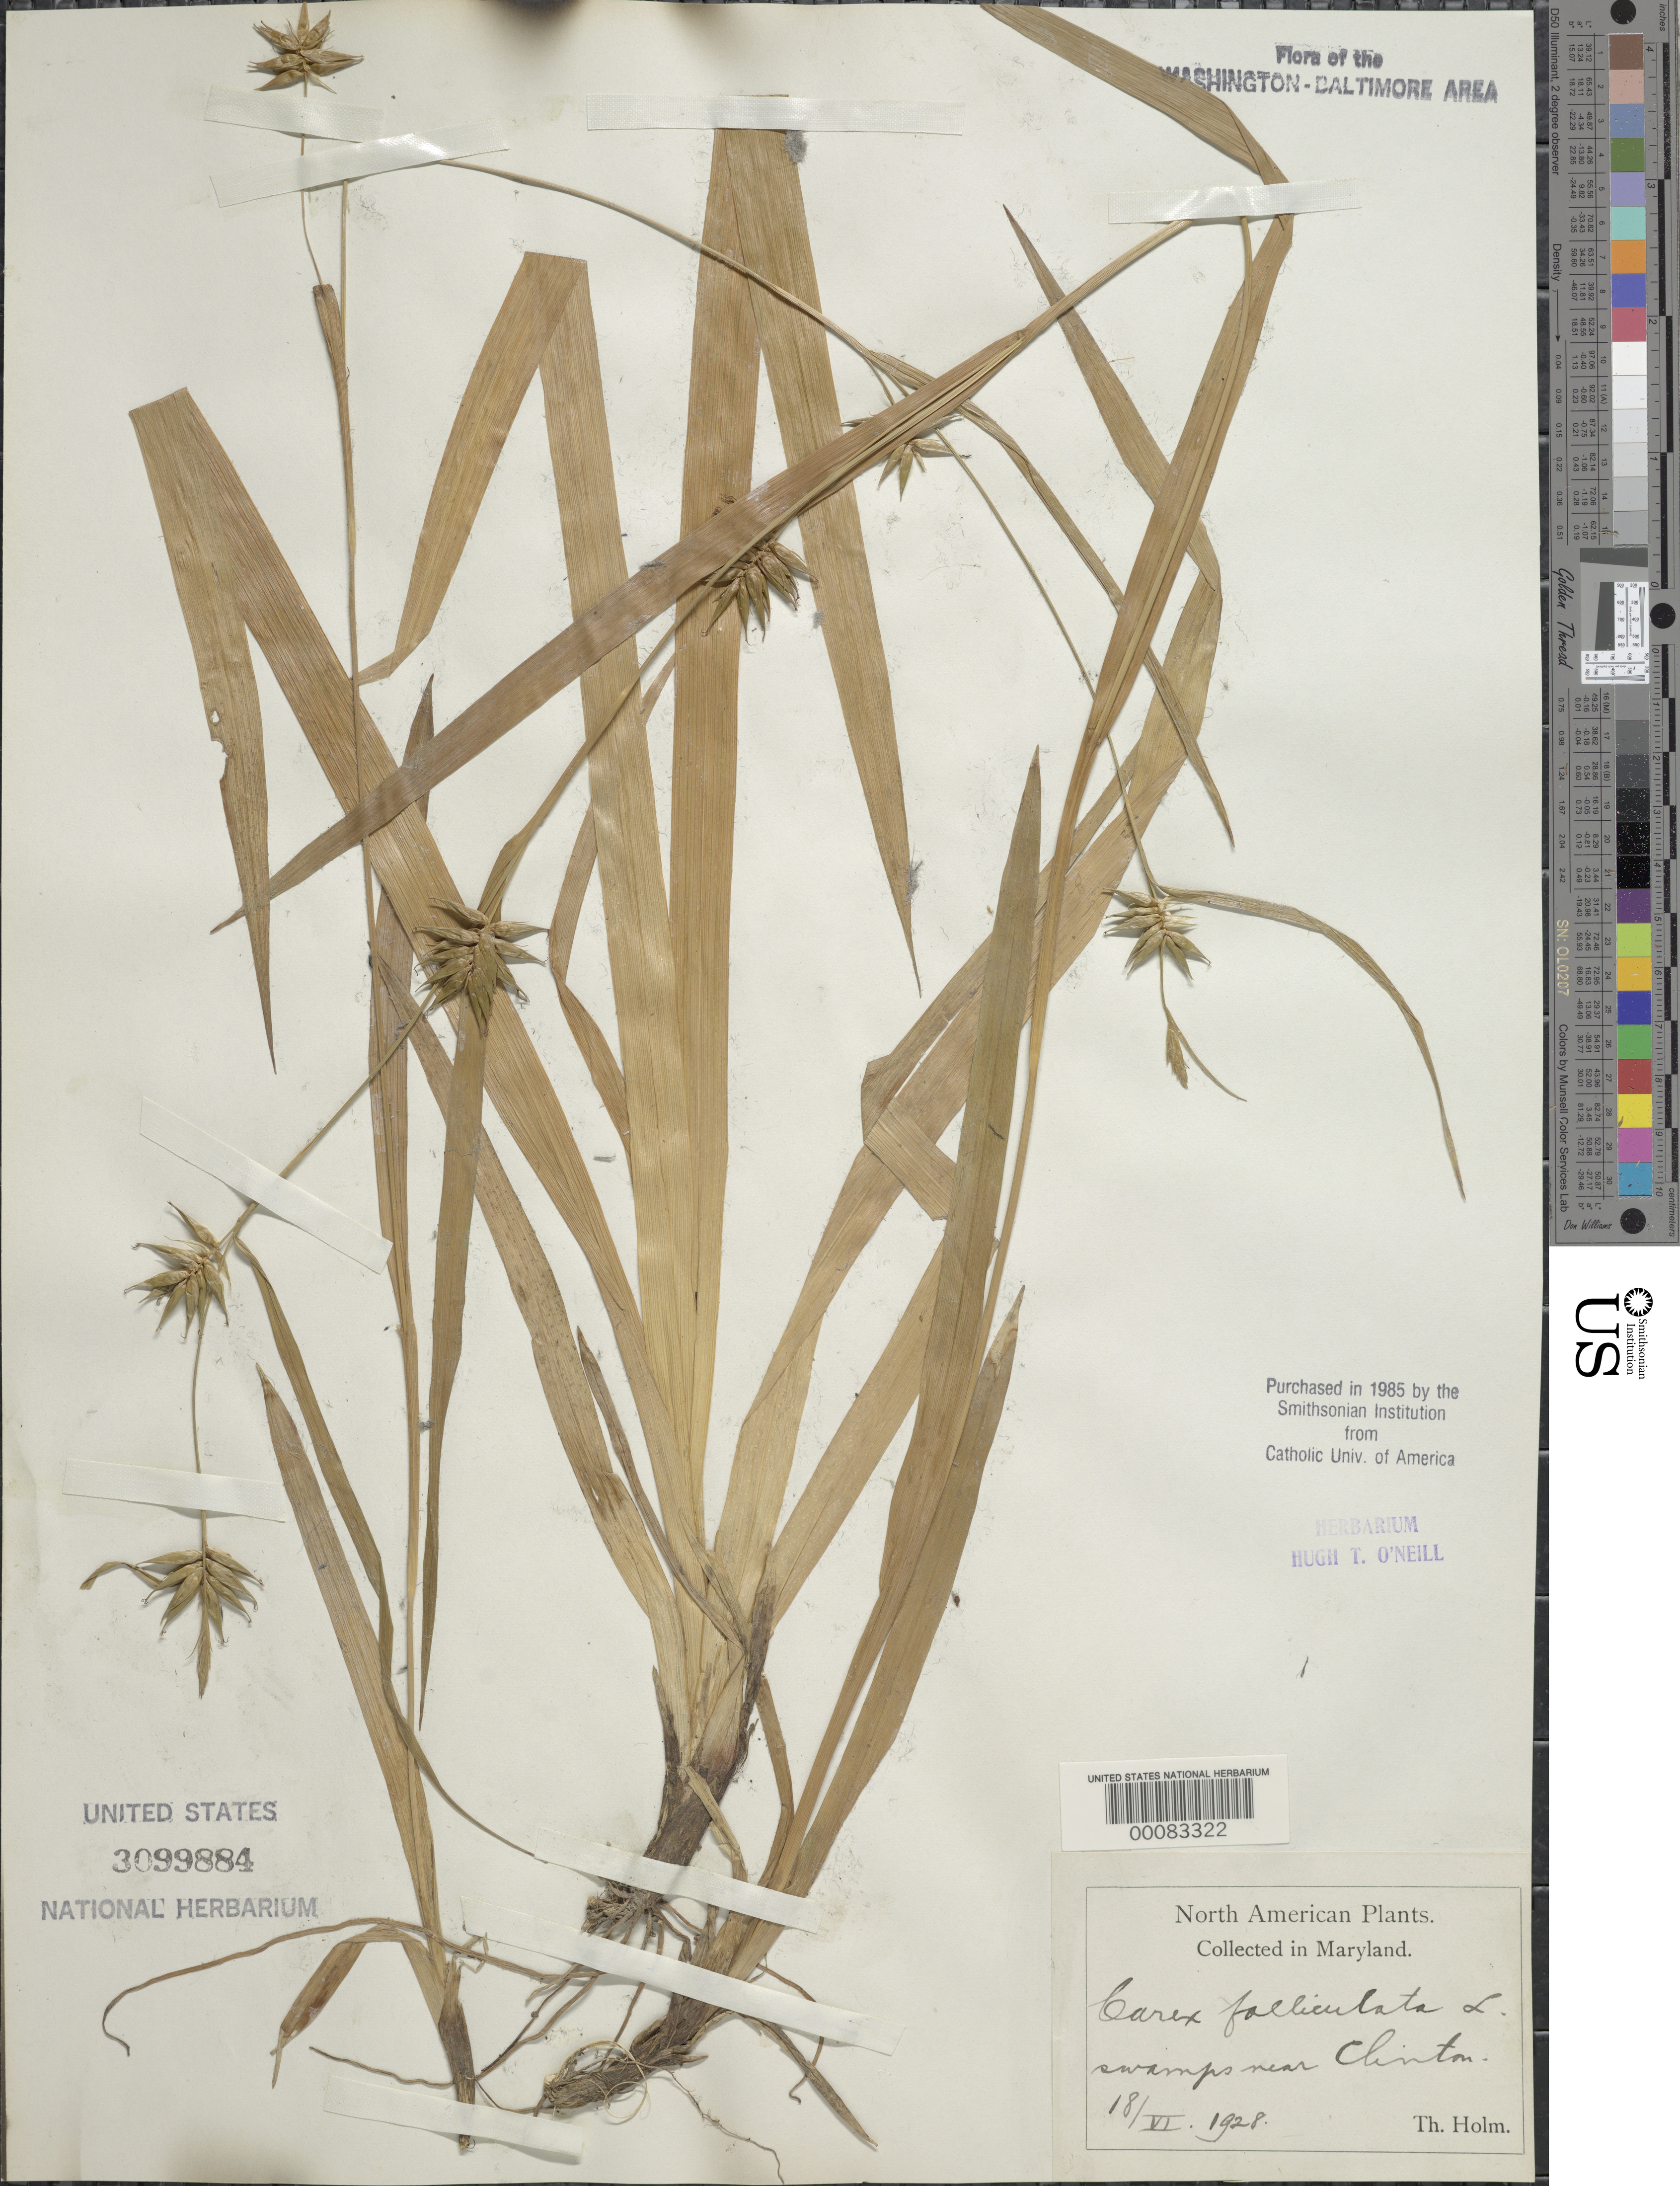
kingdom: Plantae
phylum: Tracheophyta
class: Liliopsida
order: Poales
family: Cyperaceae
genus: Carex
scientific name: Carex folliculata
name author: L.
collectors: T. Holm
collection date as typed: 18 Jun 1928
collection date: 1928-06-18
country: United States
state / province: Maryland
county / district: Prince George's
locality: Near Clinton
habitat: Swamp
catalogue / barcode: US 3099884